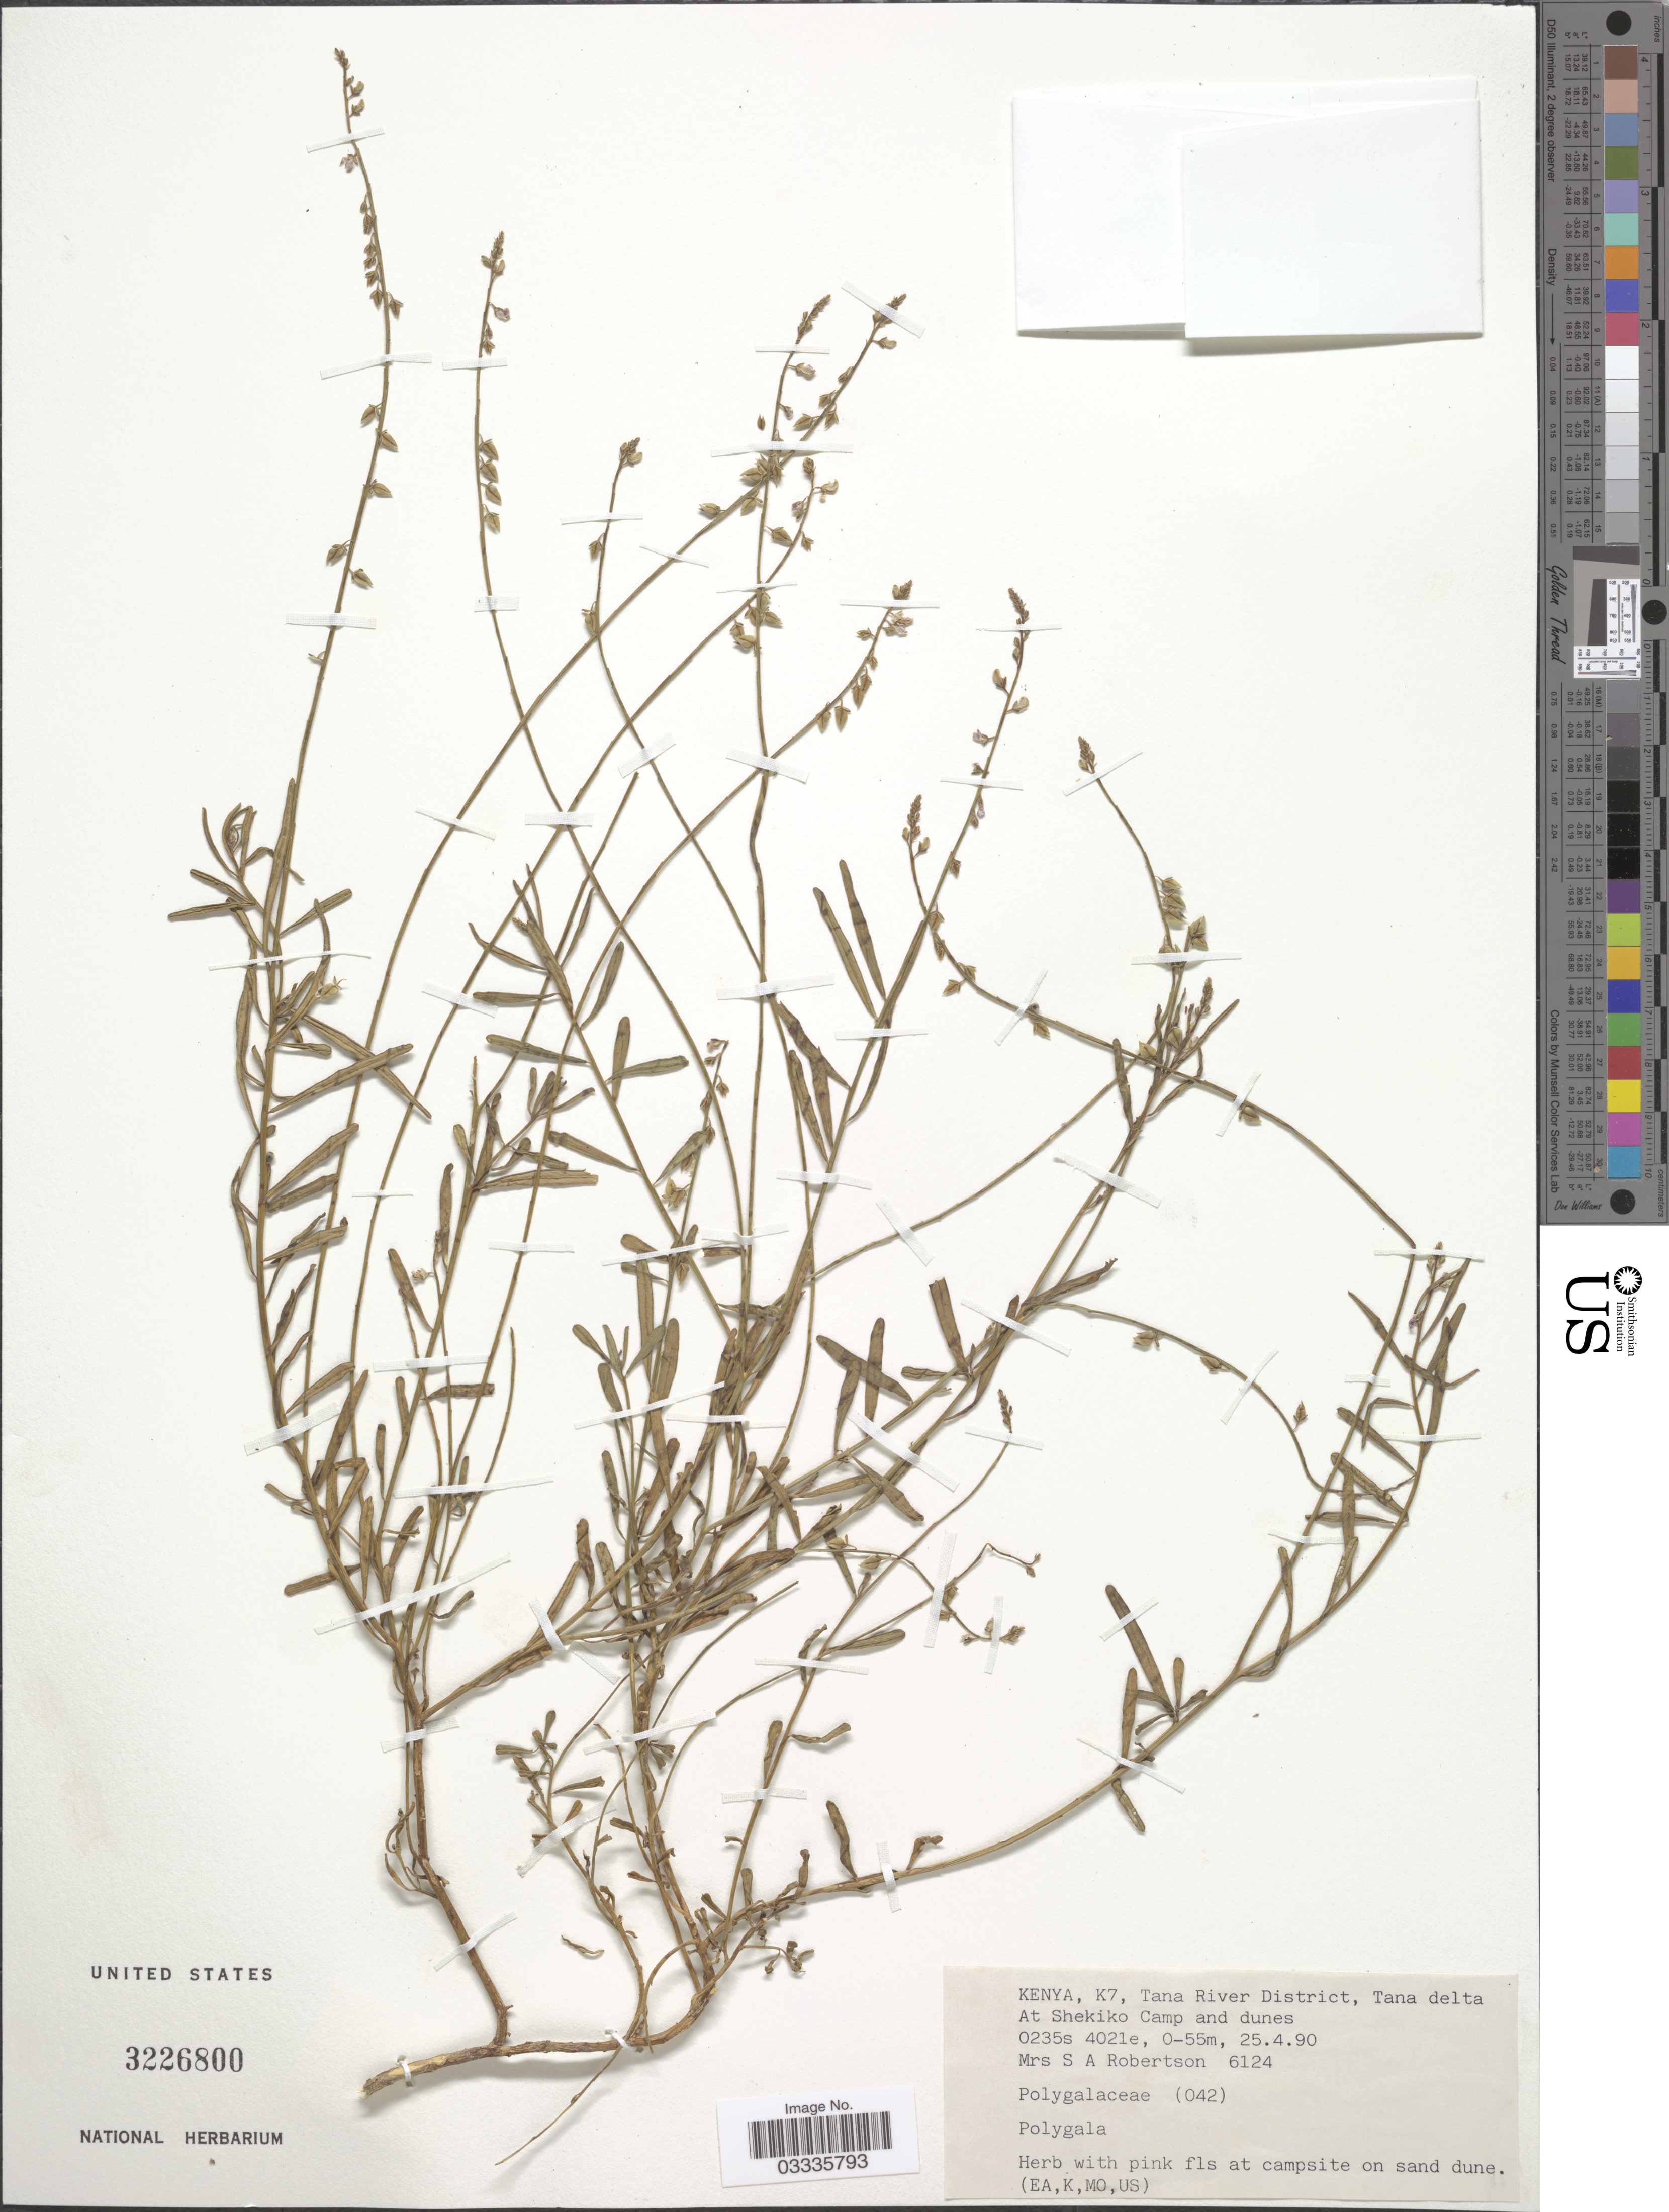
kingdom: Plantae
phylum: Tracheophyta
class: Magnoliopsida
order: Fabales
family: Polygalaceae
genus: Polygala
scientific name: Polygala sp.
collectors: S. Robertson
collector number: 6124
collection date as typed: Transcribed d/m/y: 25/4/90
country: Kenya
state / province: Tana River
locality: K7, Tana River District, Tana delta. At Shekiko Camp and dunes.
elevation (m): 0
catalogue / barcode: US 3226800